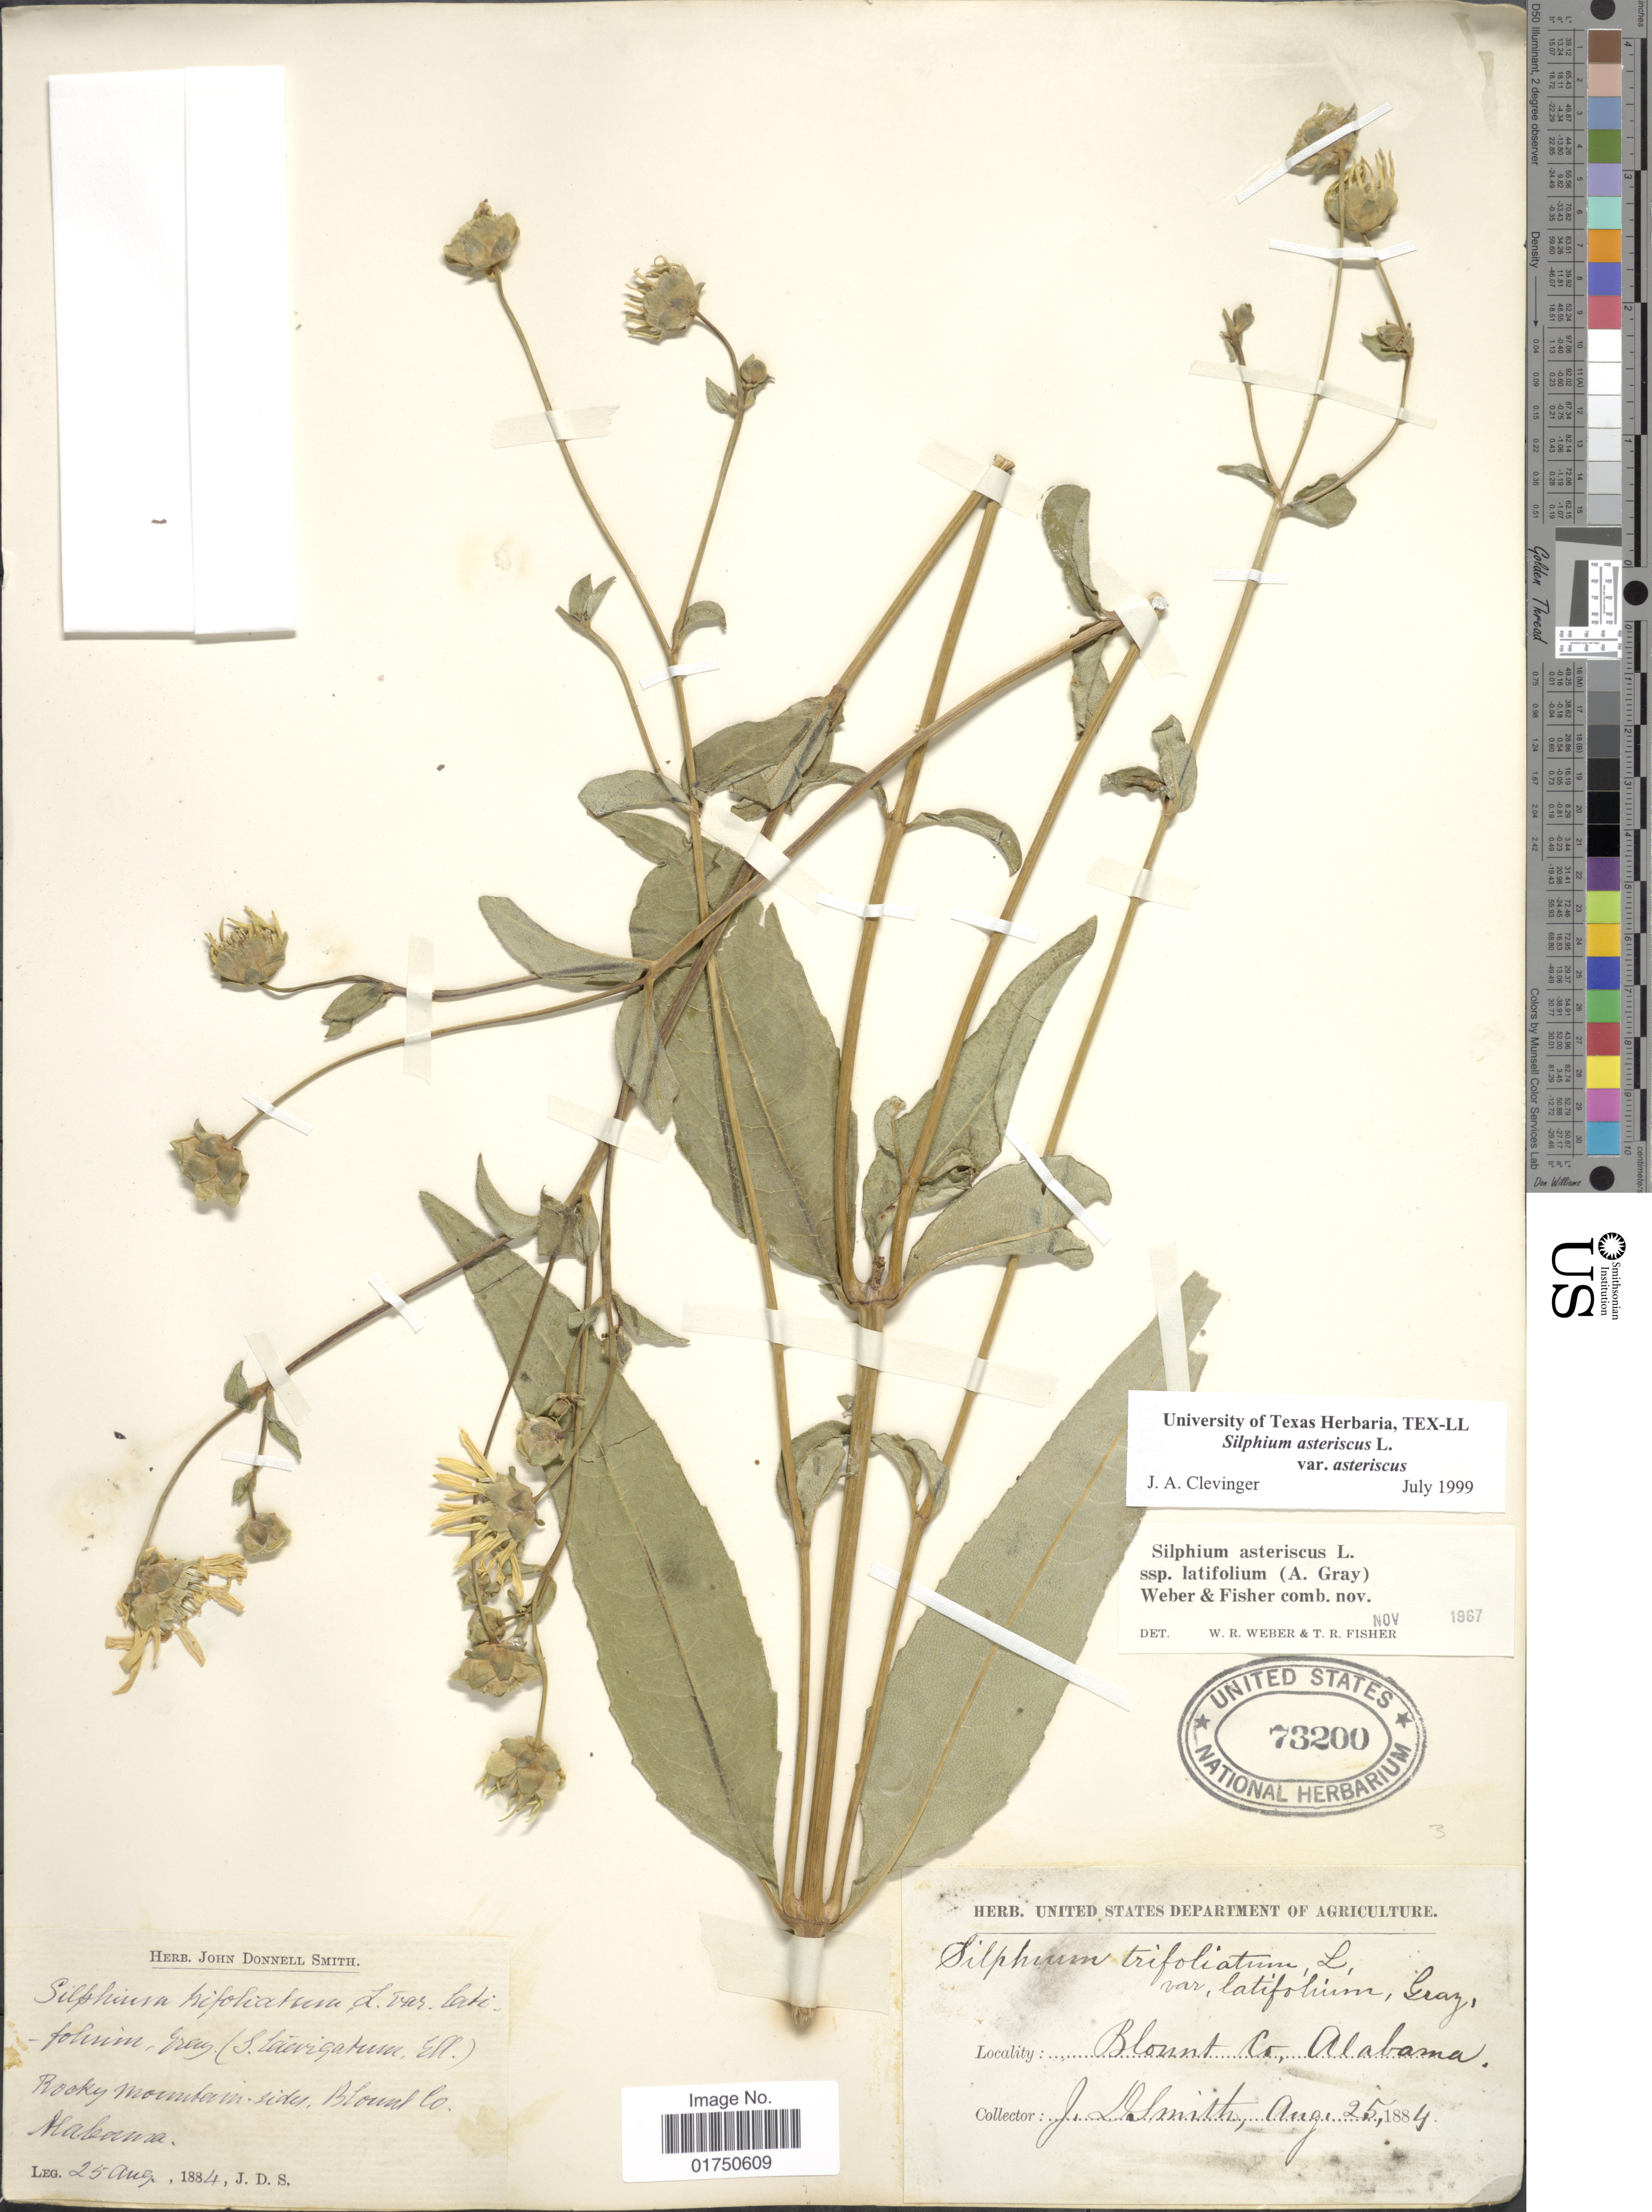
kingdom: Plantae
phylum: Tracheophyta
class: Magnoliopsida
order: Asterales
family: Asteraceae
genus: Silphium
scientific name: Silphium asteriscus var. asteriscus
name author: L.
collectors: J. Donnell Smith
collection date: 1884-08-25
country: United States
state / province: Alabama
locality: Rocky mountain-sides, Blount Co., Alabama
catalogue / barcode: US 73200